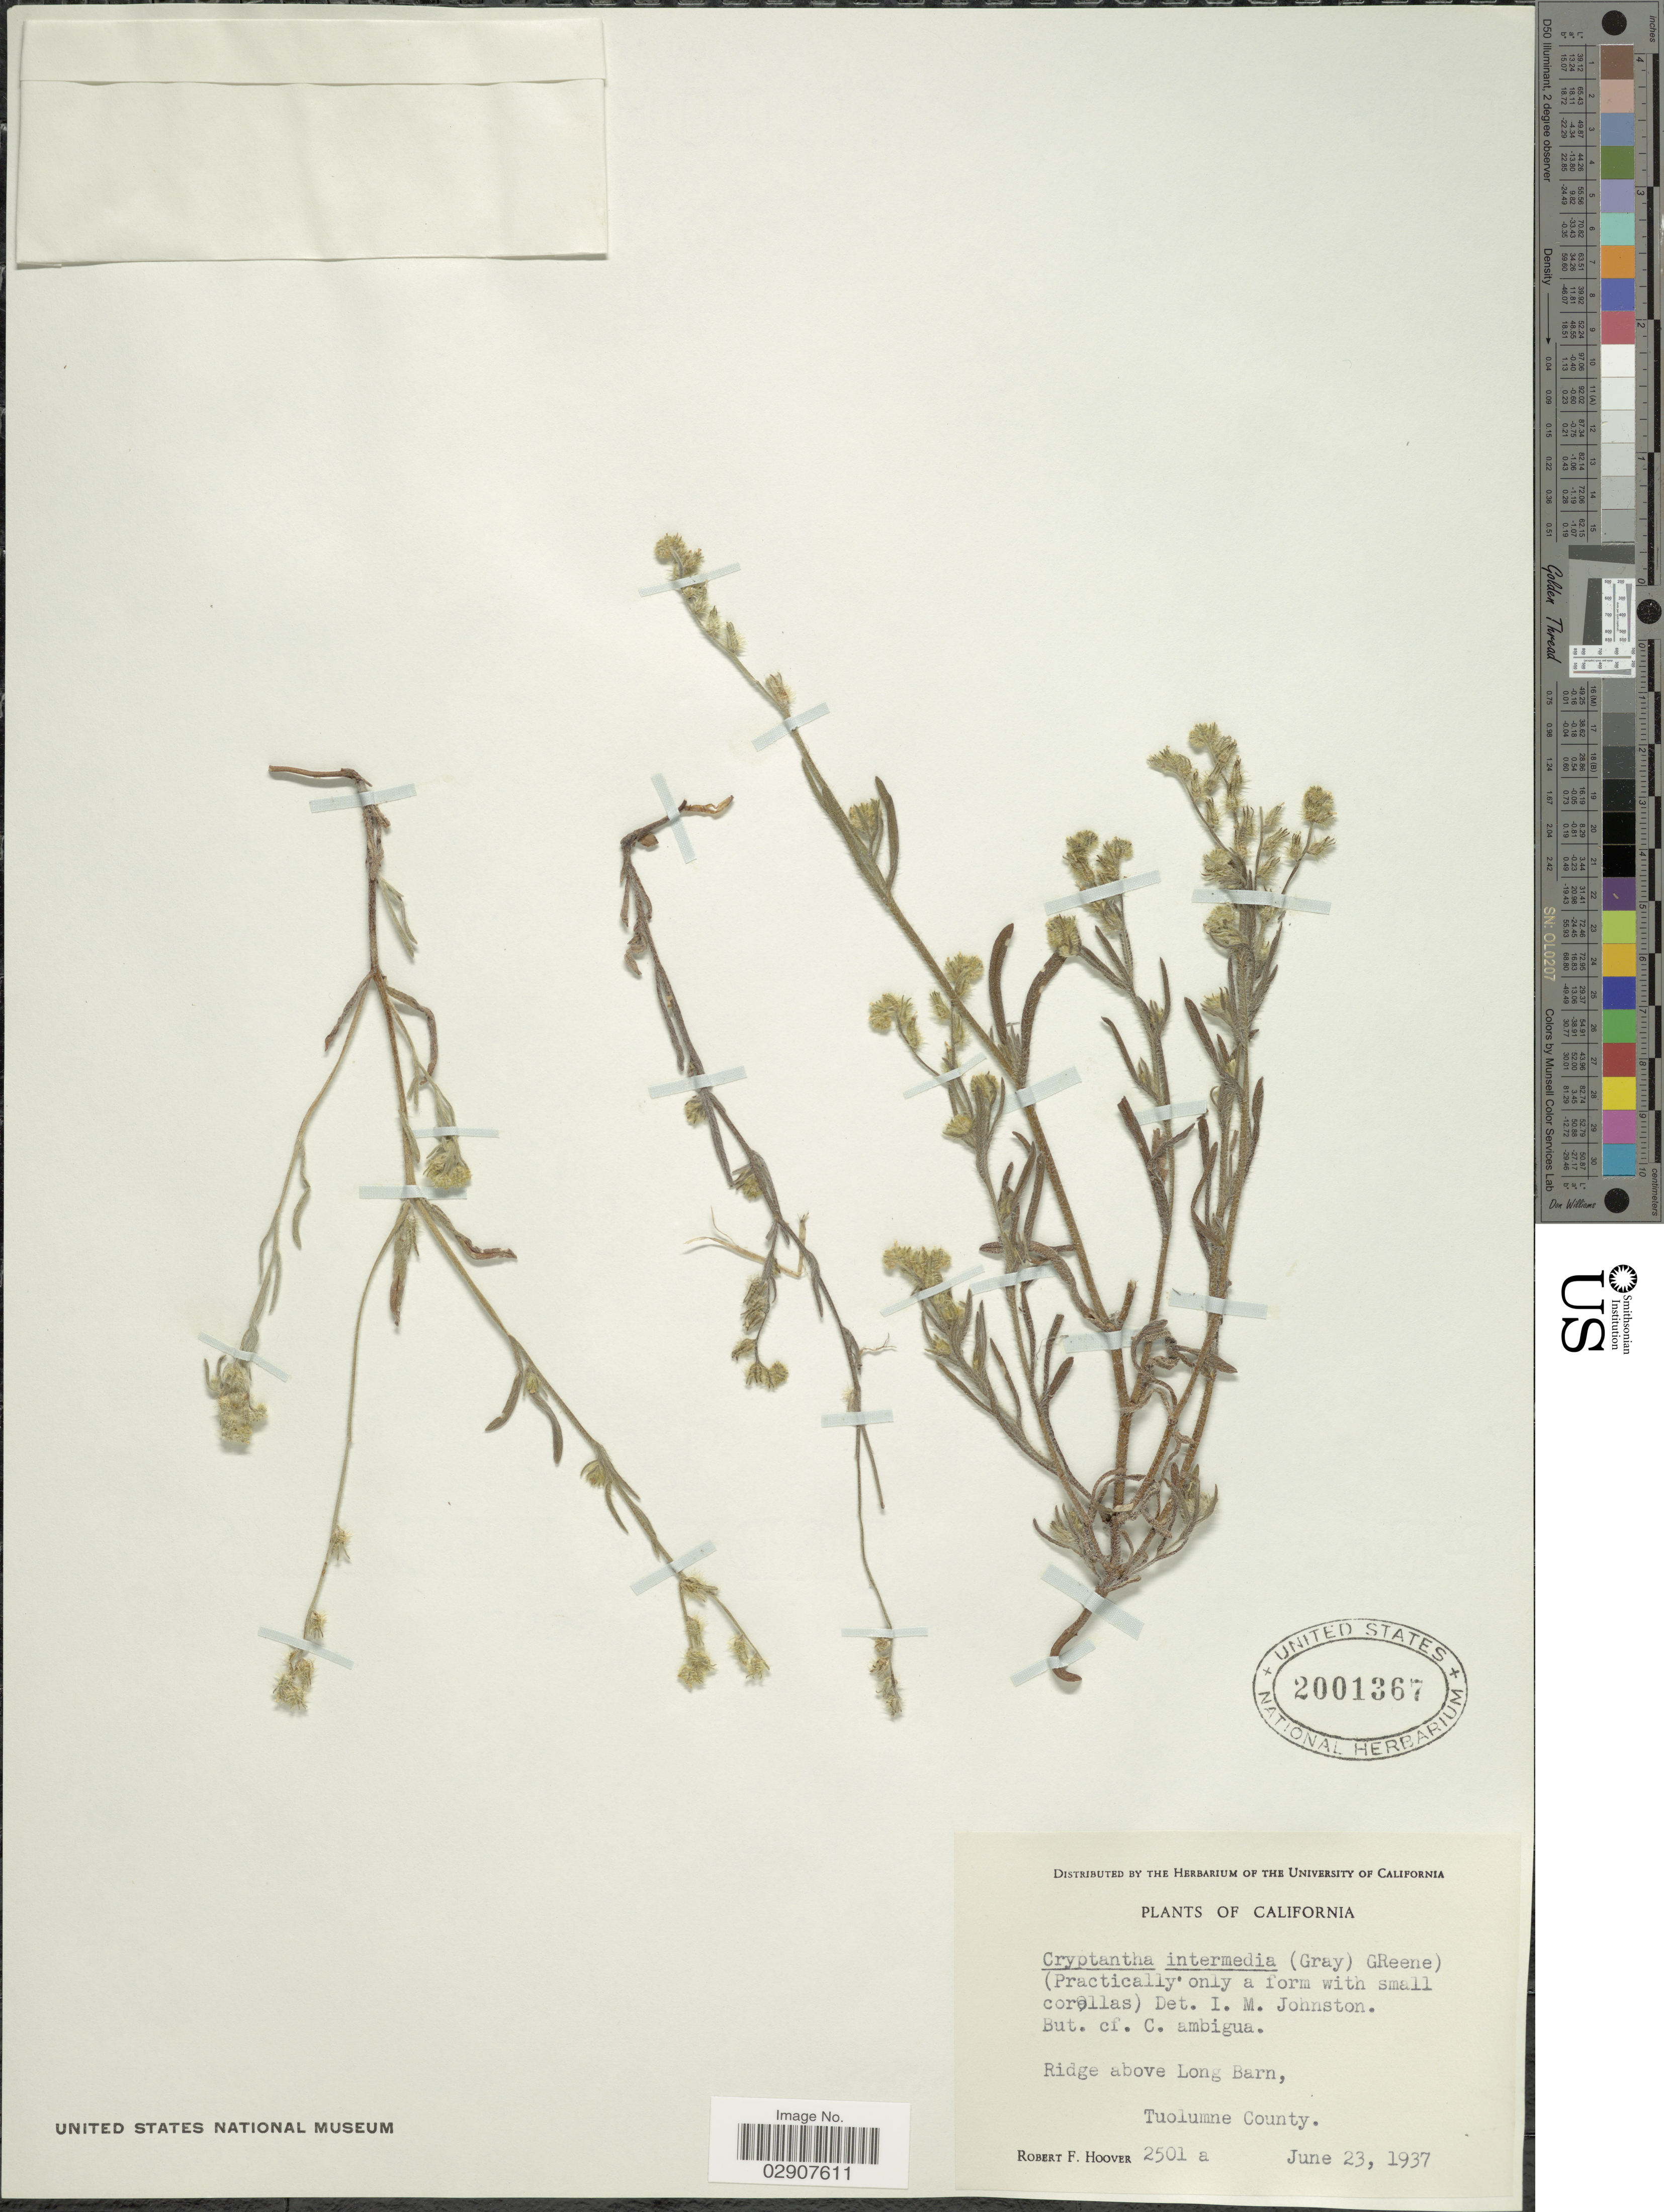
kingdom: Plantae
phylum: Tracheophyta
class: Magnoliopsida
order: Boraginales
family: Boraginaceae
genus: Cryptantha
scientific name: Cryptantha intermedia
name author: (A. Gray) Greene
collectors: R. F. Hoover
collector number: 2501a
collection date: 1937-06-23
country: United States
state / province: California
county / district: Tuolumne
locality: Ridge above Long Barn, Tuolumne County.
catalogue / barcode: US 2001367